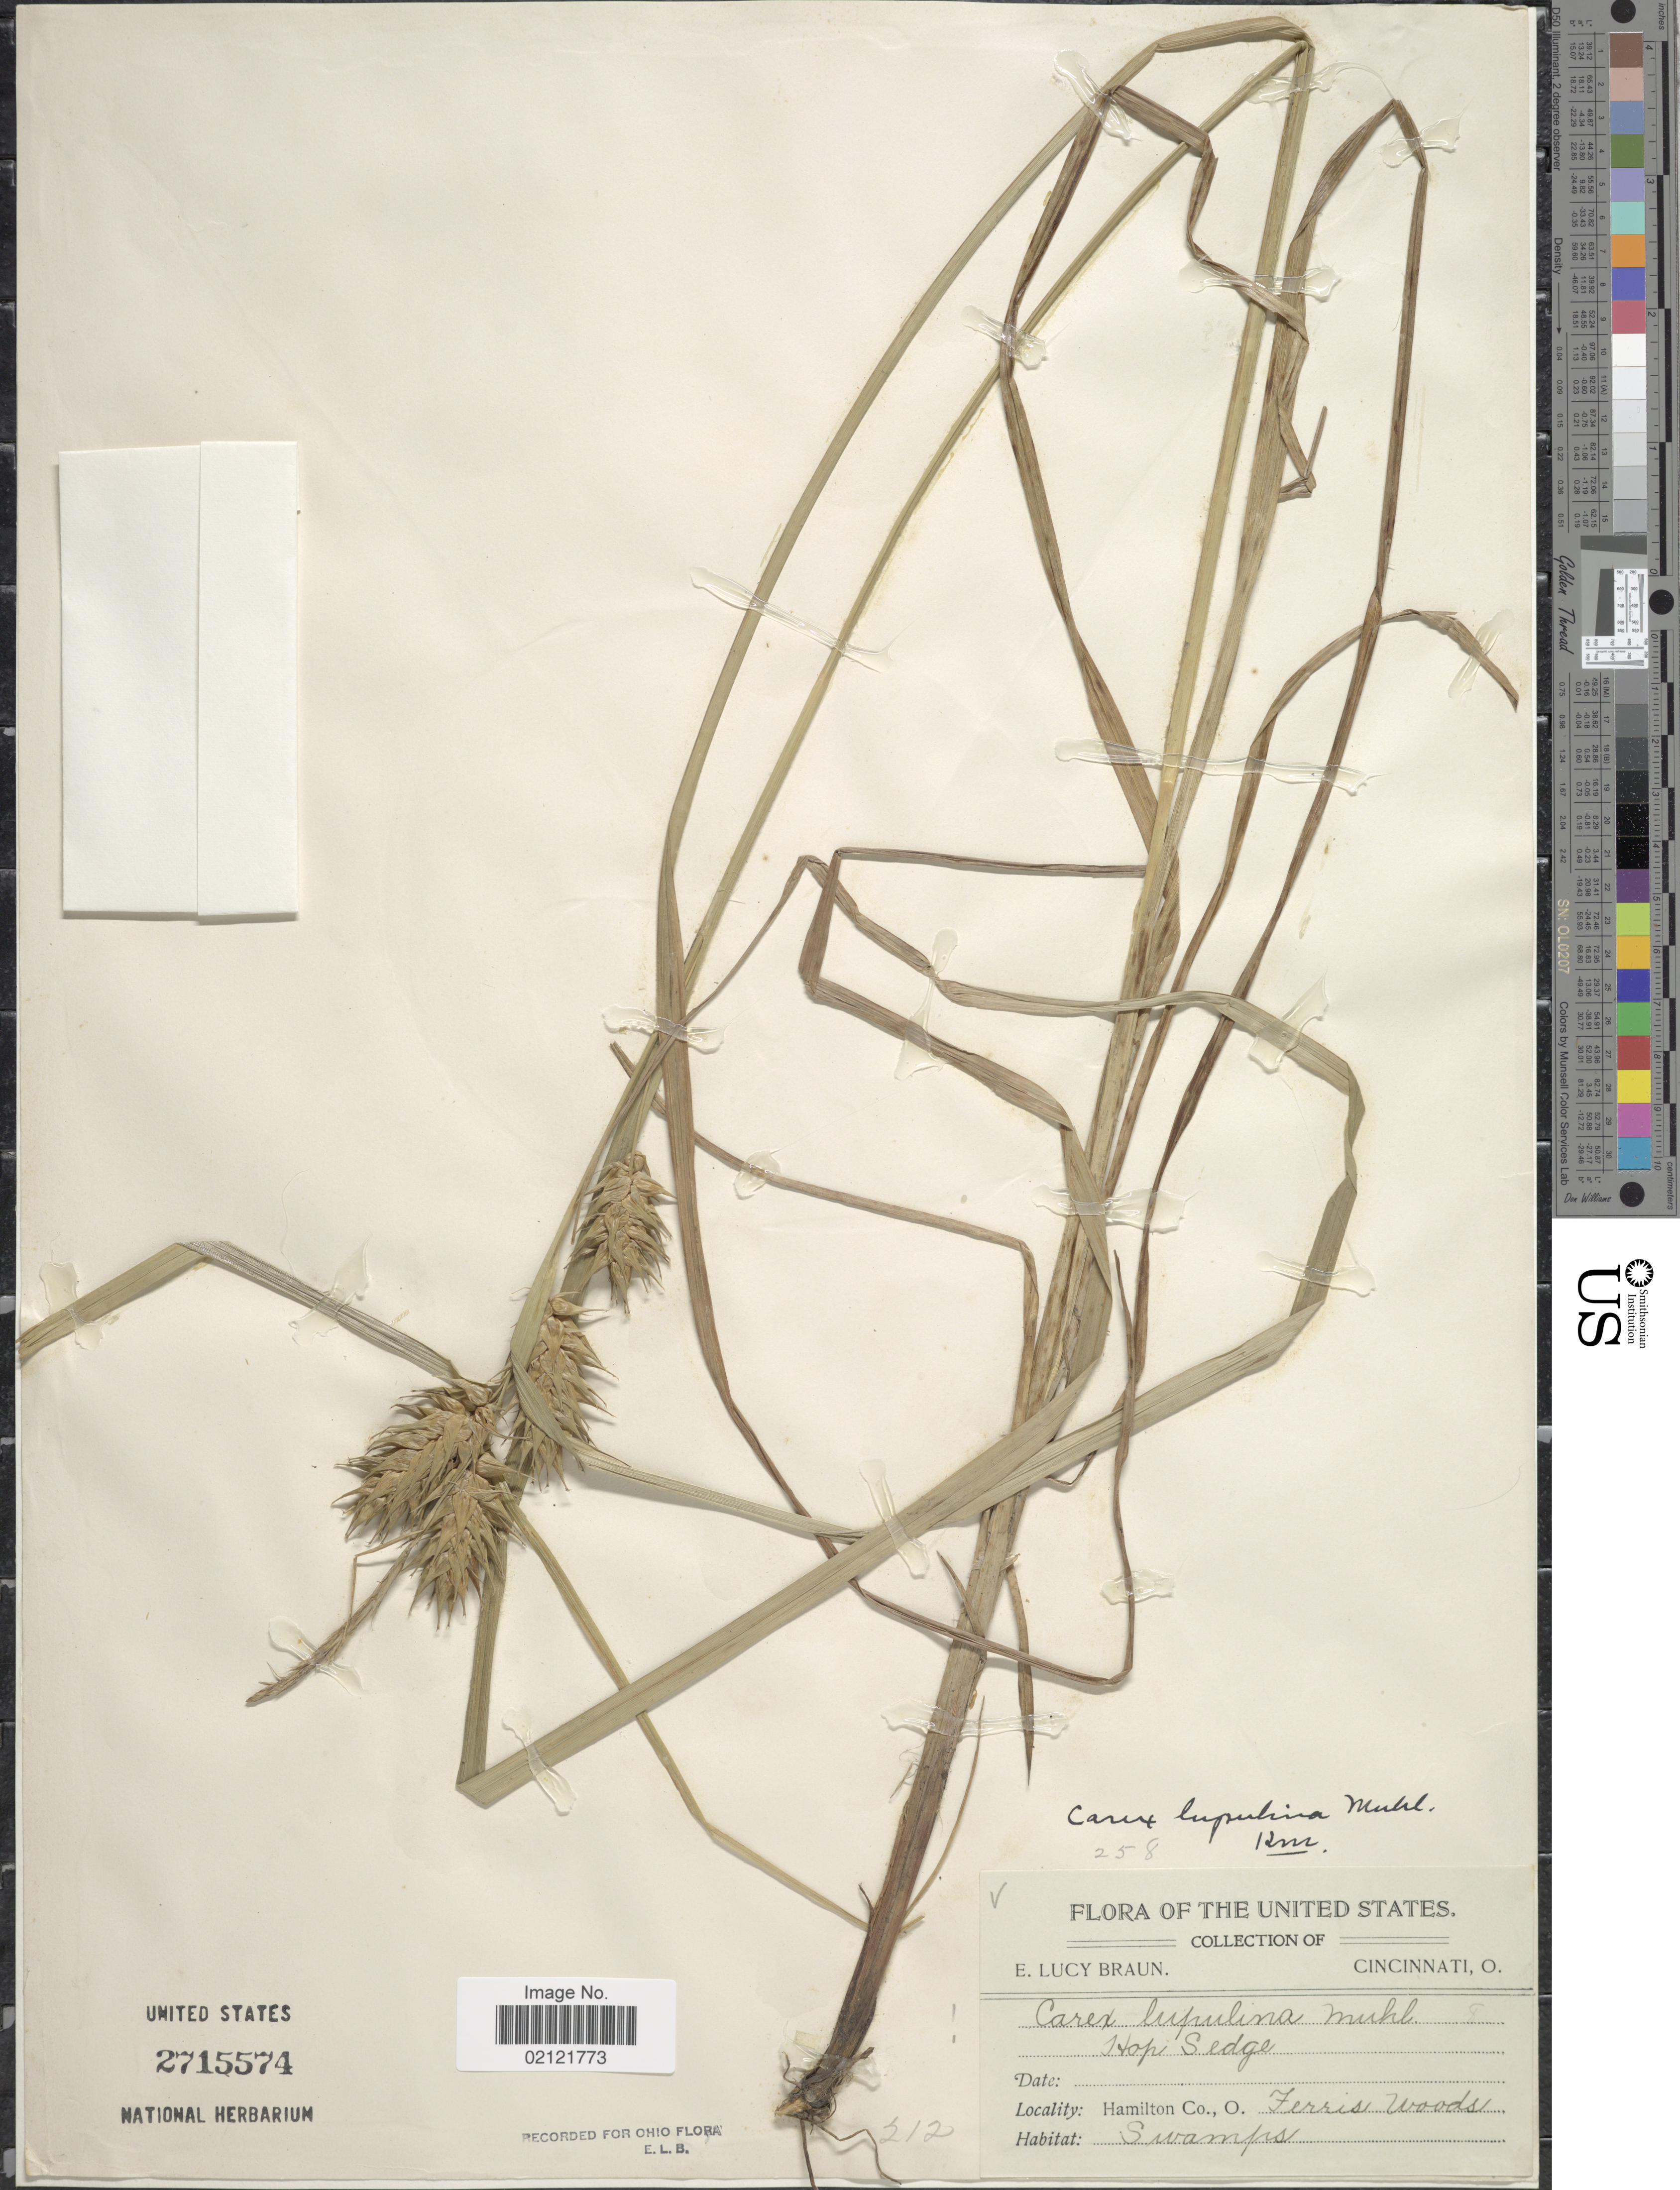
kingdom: Plantae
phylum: Tracheophyta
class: Liliopsida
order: Poales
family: Cyperaceae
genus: Carex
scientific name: Carex lupulina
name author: Muhl. ex Willd.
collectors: E. L. Braun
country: United States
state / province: Ohio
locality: Hamilton Co., Ferris woods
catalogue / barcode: US 2715574